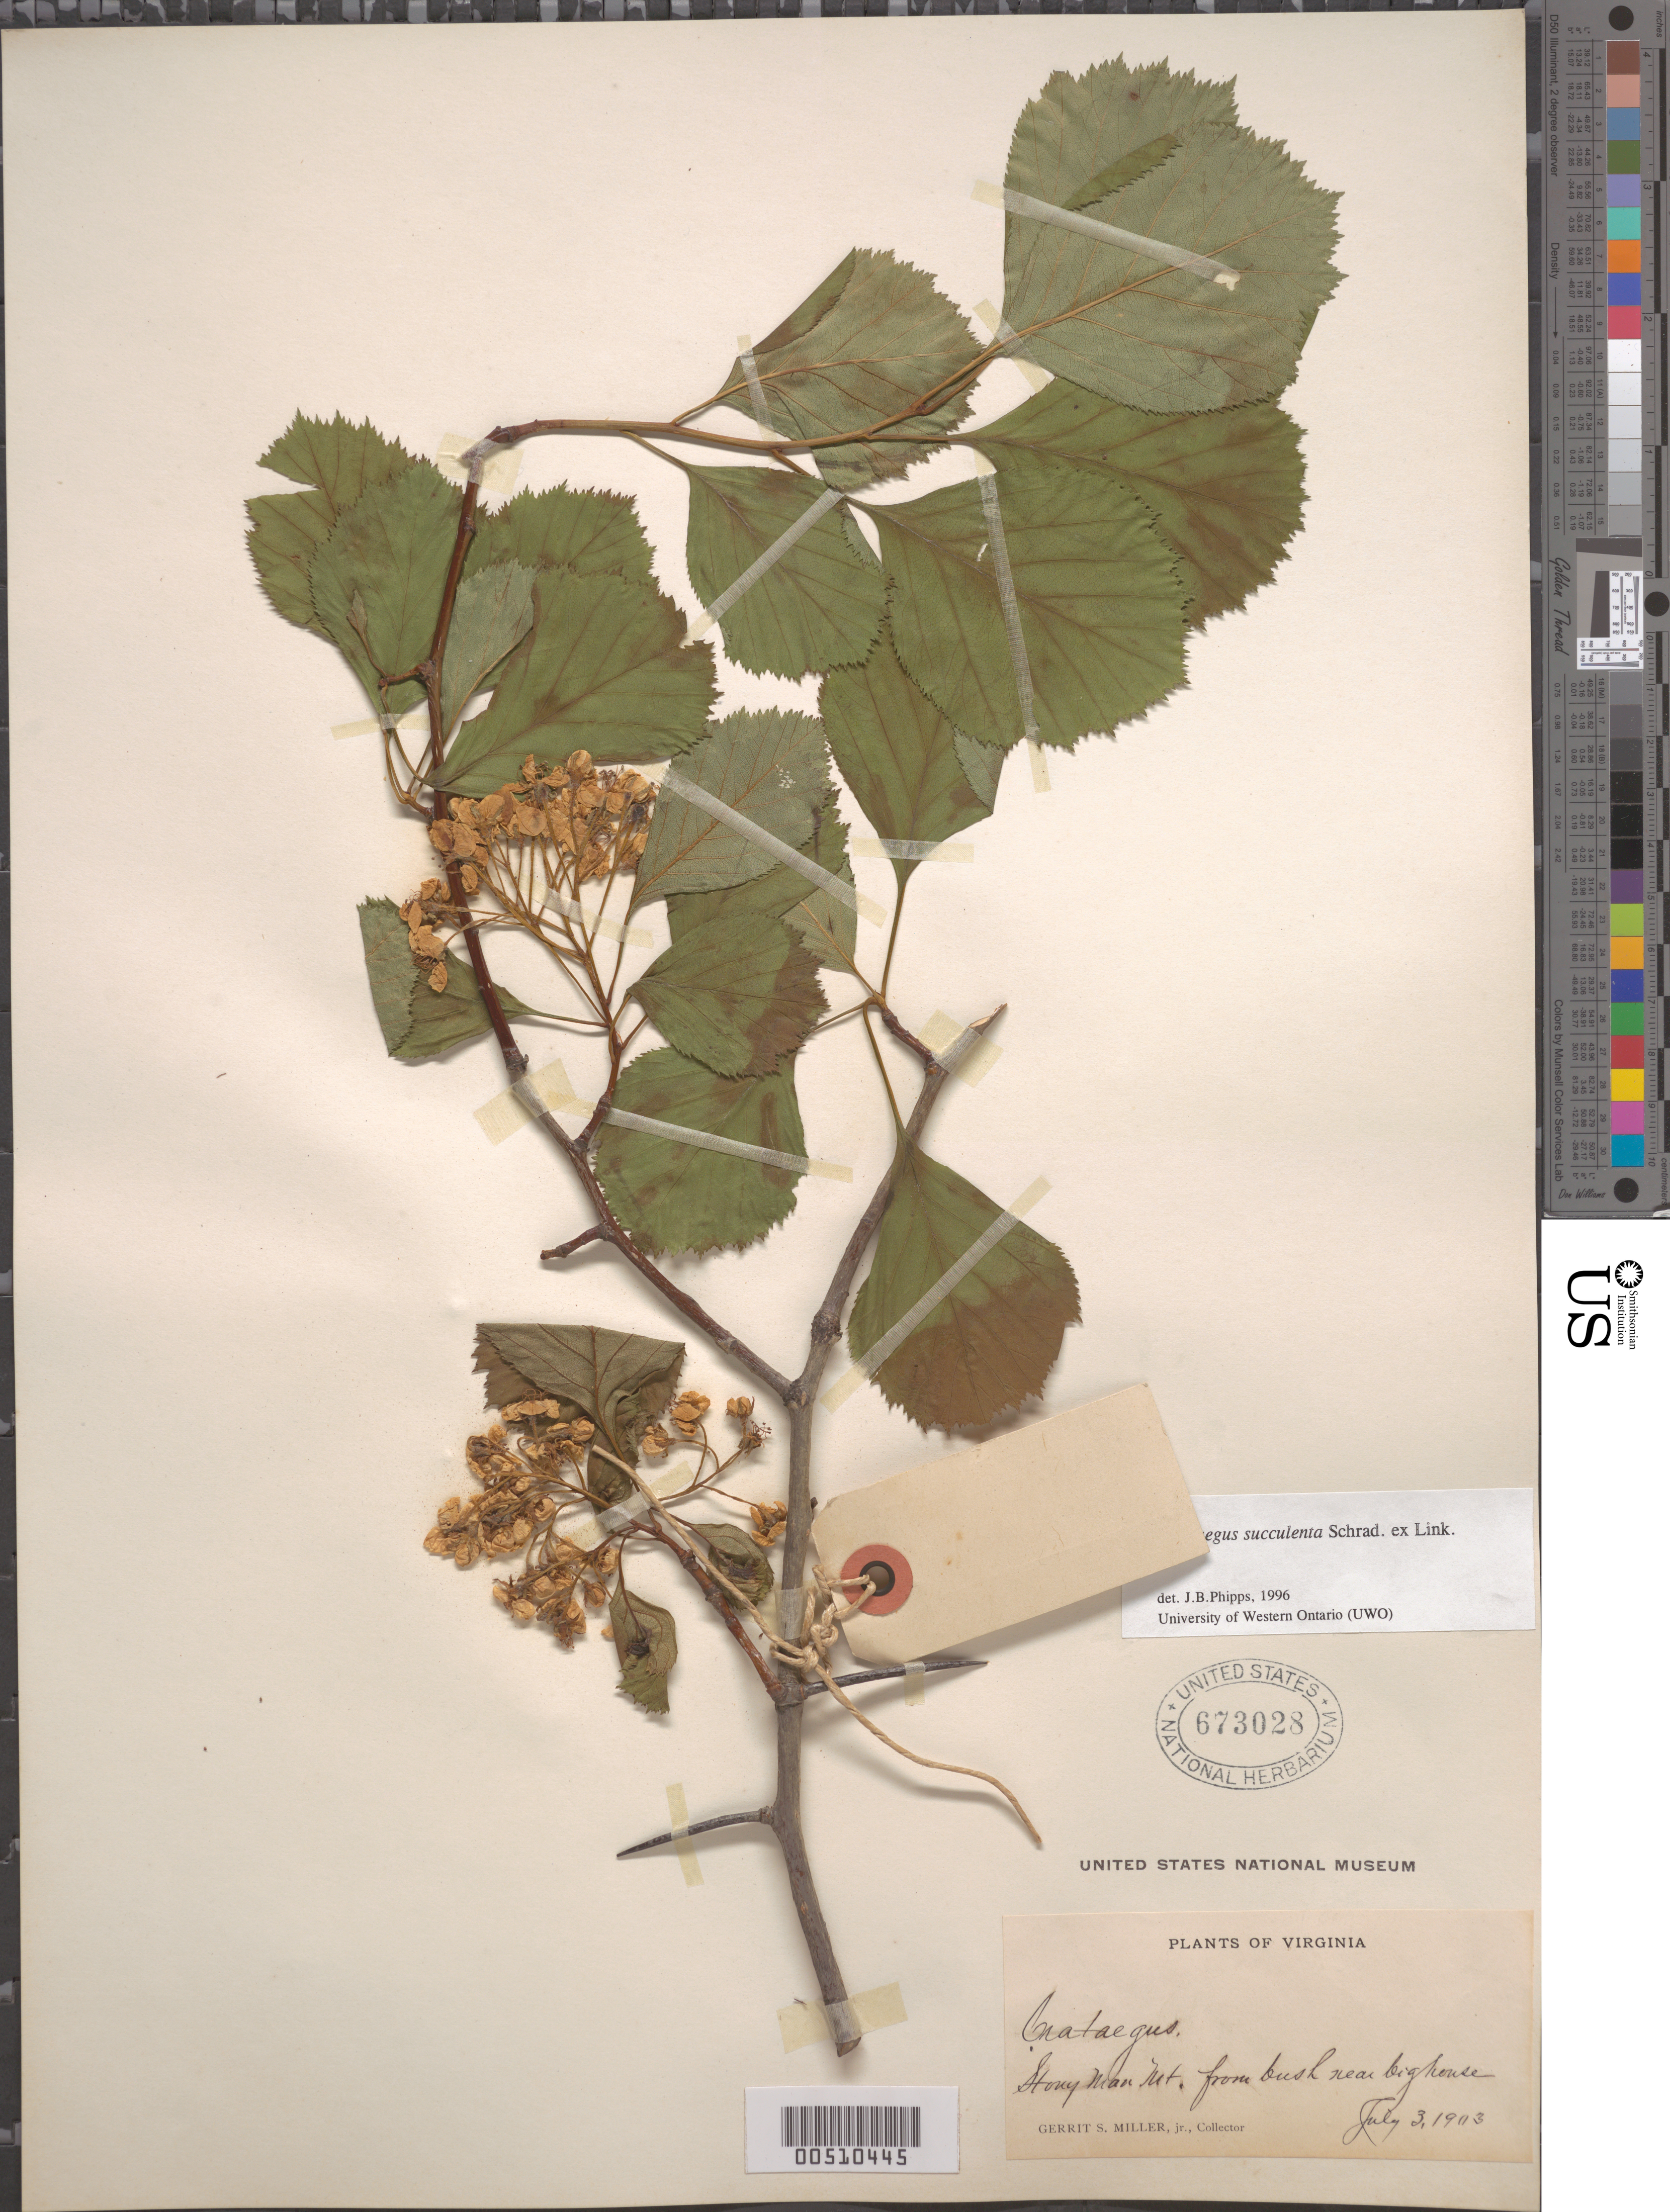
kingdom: Plantae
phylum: Tracheophyta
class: Magnoliopsida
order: Rosales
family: Rosaceae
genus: Crataegus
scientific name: Crataegus succulenta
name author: Schrad. ex Link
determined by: Phipps, James B., (UWO), University of Western Ontario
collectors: G. S. Miller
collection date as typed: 03 Jul 1903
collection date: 1903-07-03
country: United States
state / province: Virginia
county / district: Page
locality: Stony Man Mtn. from bush near big house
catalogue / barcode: US 673028